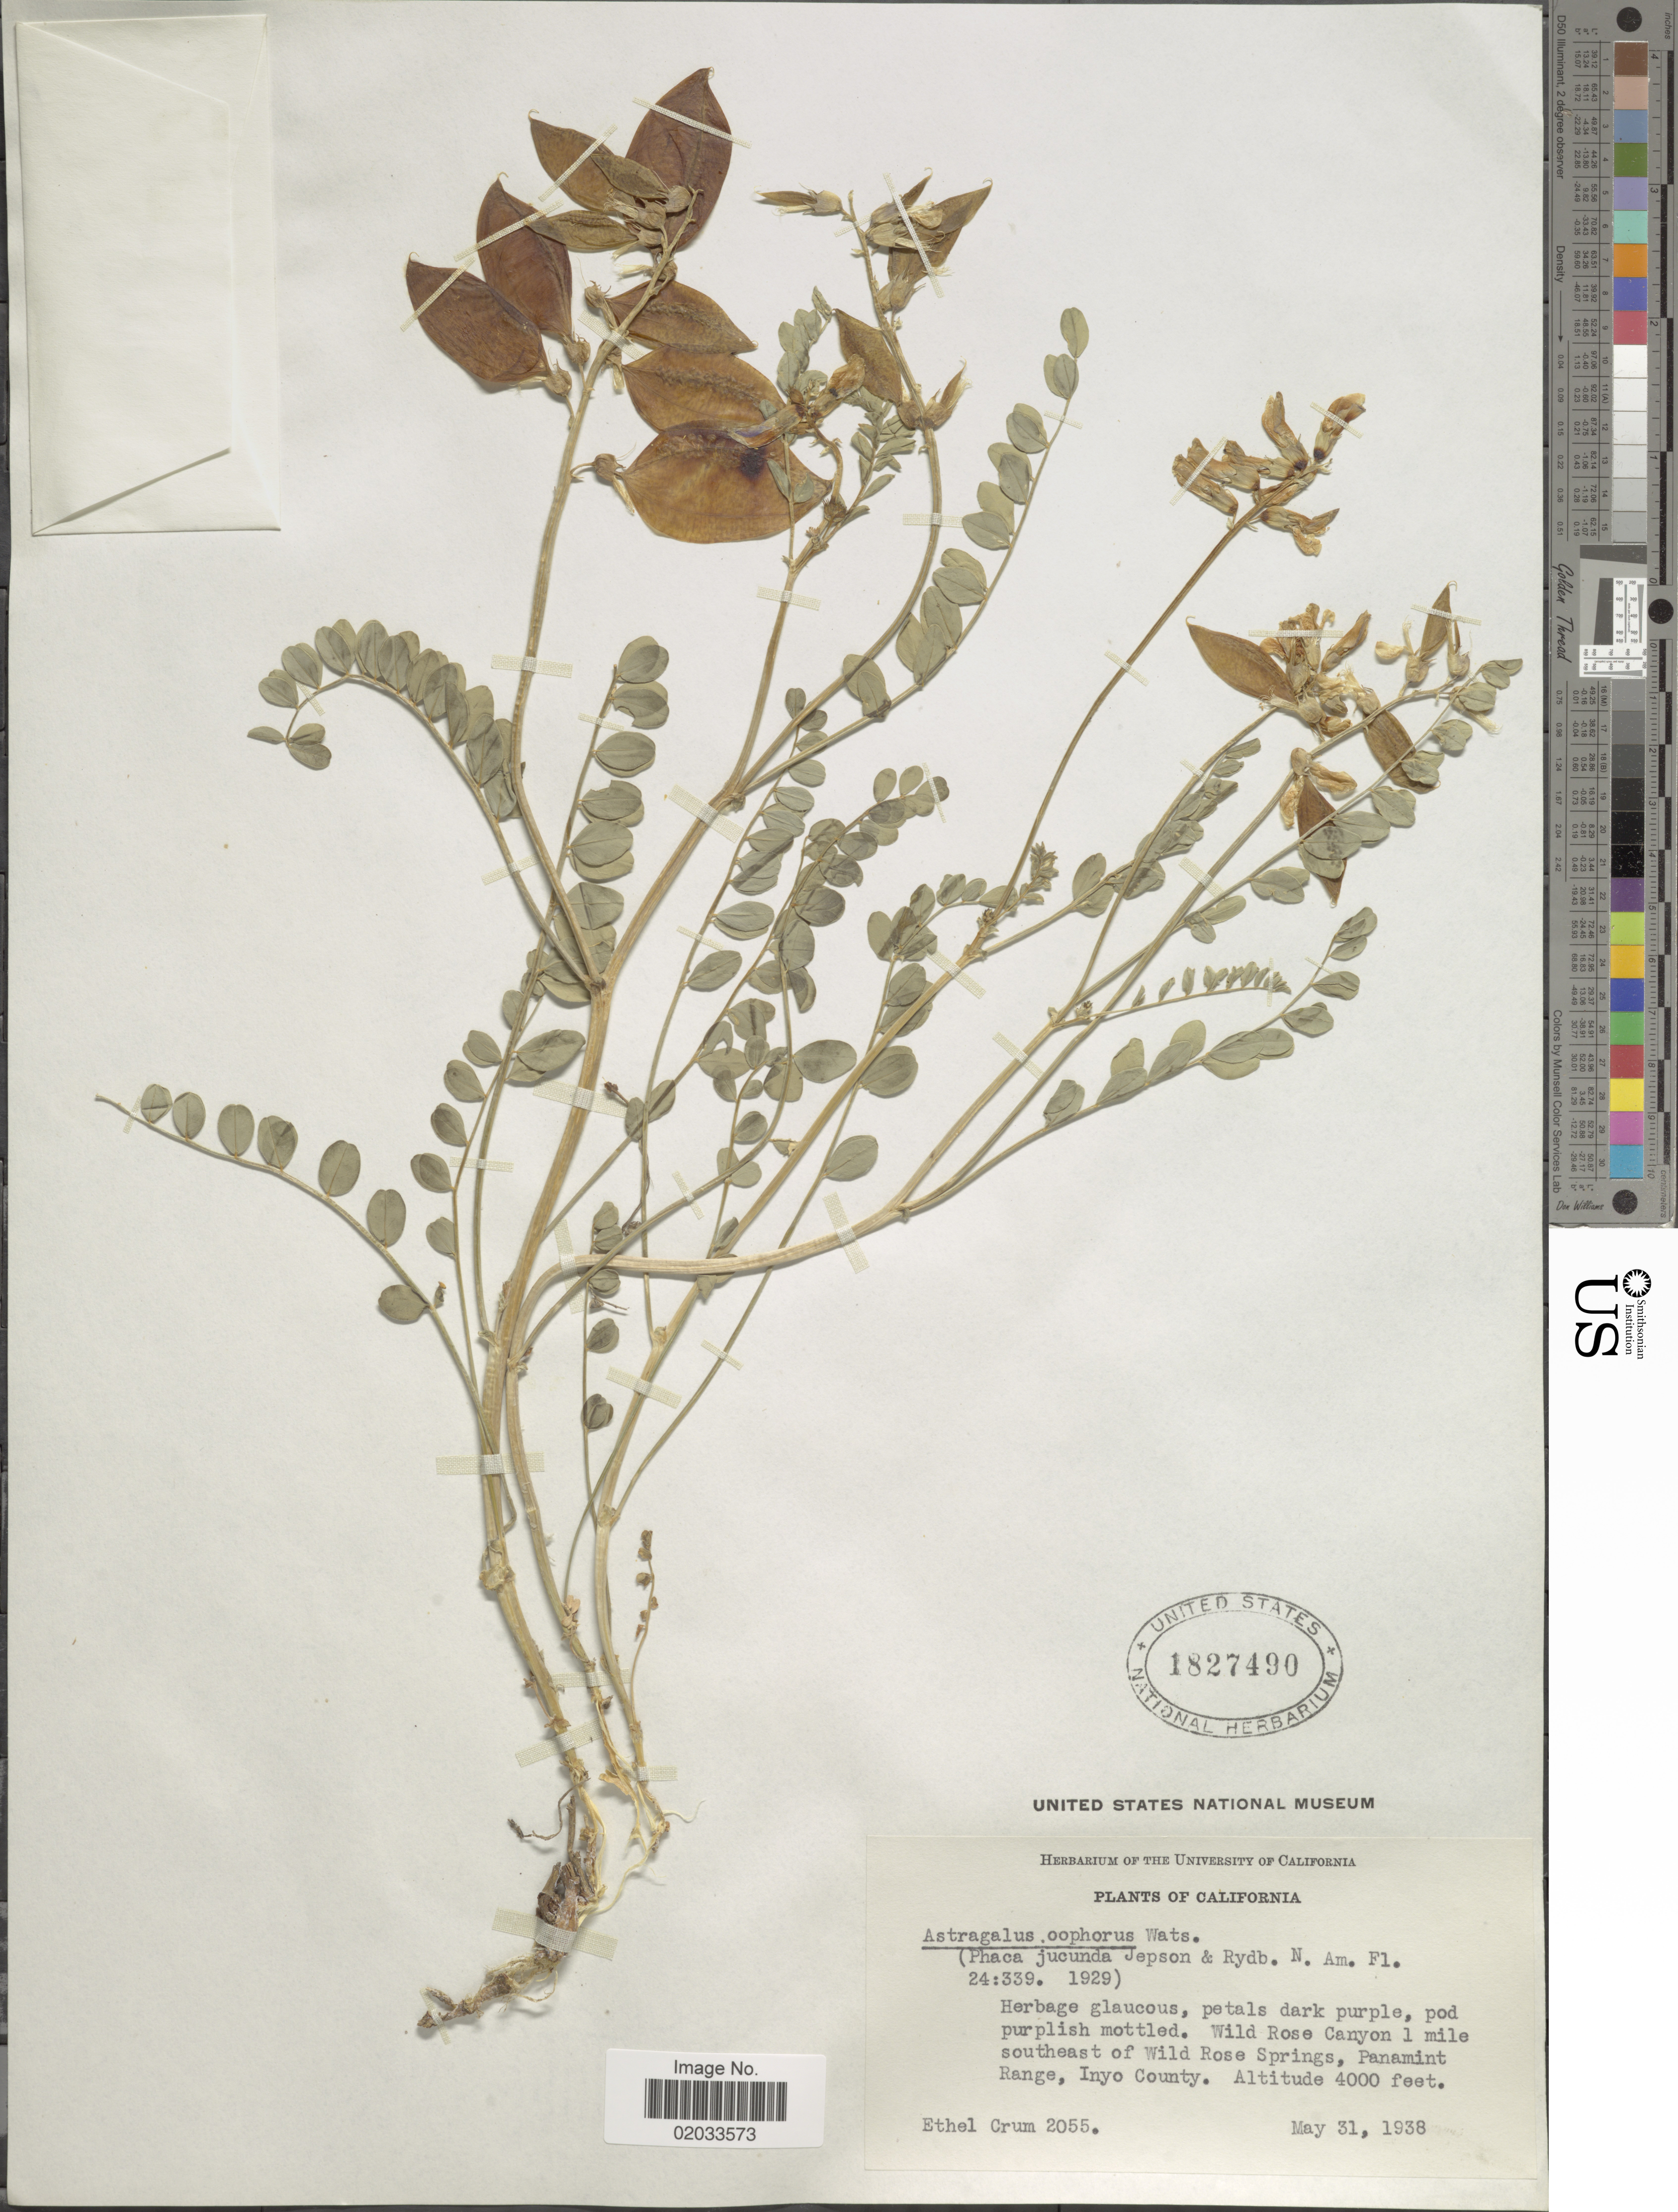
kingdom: Plantae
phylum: Tracheophyta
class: Magnoliopsida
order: Fabales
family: Fabaceae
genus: Astragalus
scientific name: Astragalus oophorus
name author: S. Watson in C. King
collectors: E. K. Crum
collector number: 2055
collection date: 1938-05-31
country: United States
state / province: California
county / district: Inyo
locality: Wild Rose Canyon 1 mile southeast of Wild Rose Springs, Panamint Range, Inyo County.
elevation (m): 1219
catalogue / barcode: US 1827490